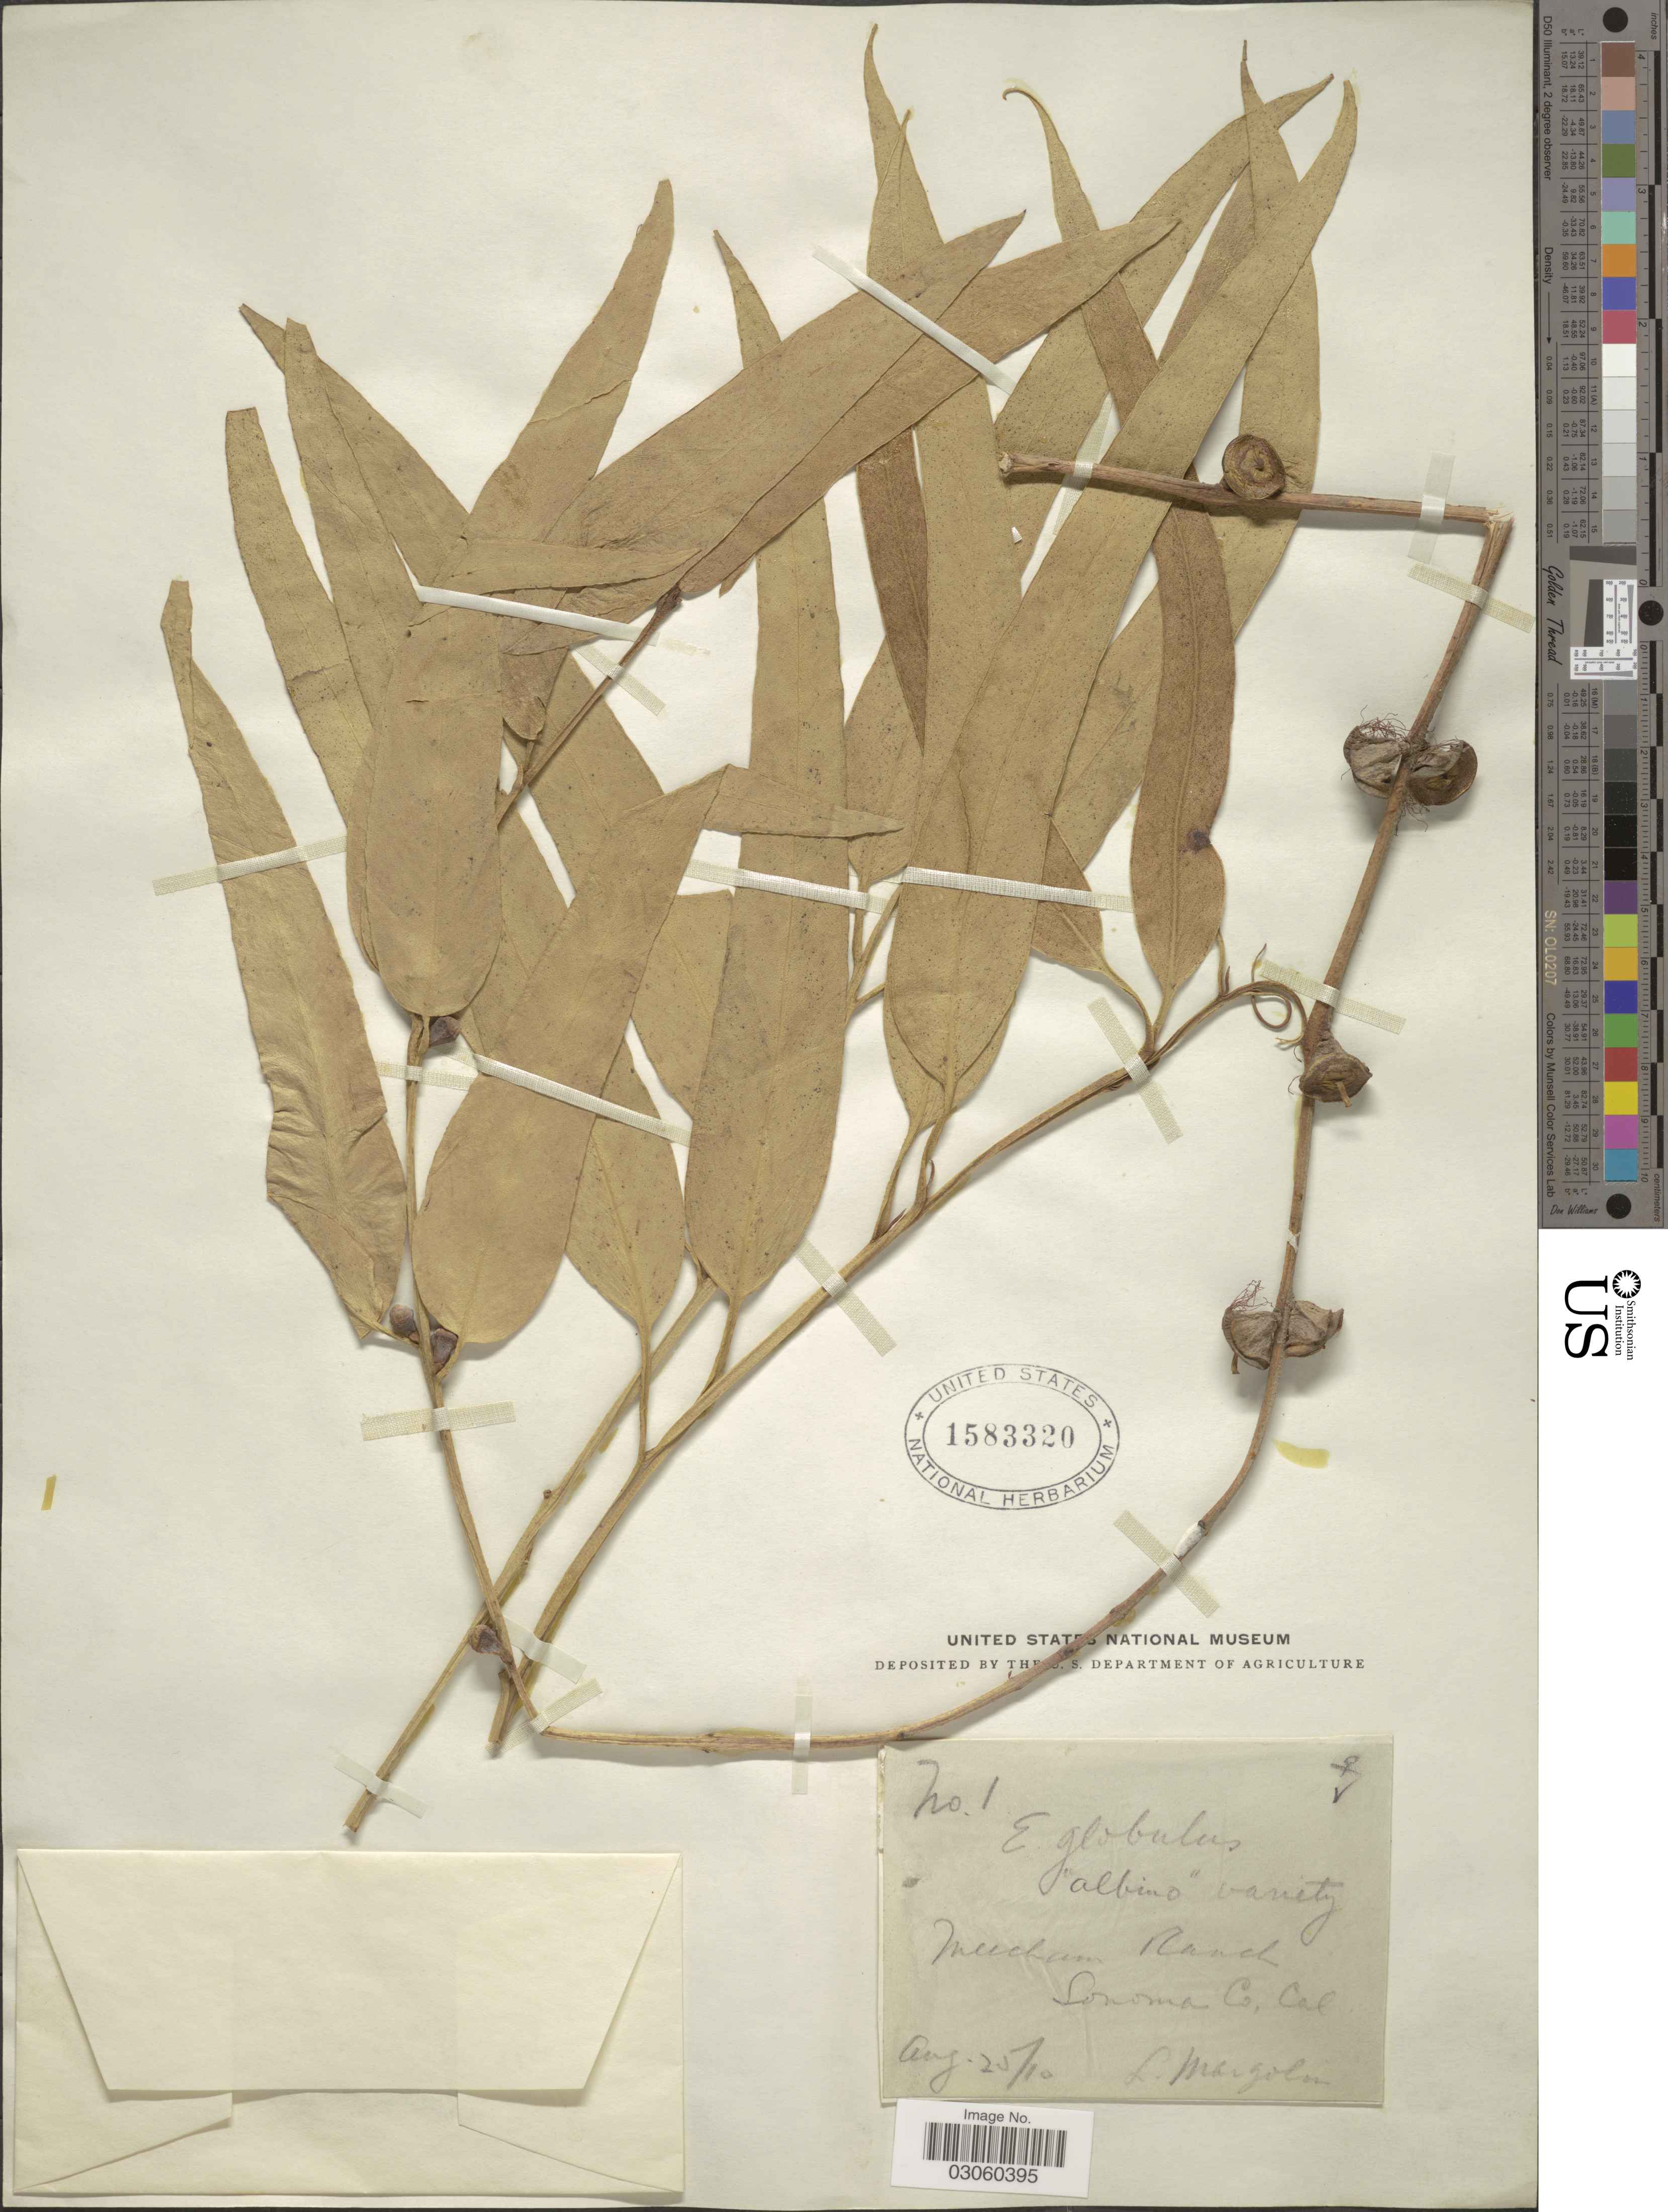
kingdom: Plantae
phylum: Tracheophyta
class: Magnoliopsida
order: Myrtales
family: Myrtaceae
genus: Eucalyptus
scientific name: Eucalyptus globulus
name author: Labill.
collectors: I. Margolin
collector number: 1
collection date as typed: Transcribed d/m/y: 25/8/10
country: United States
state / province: California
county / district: Sonoma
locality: Meeckam Ranch, Sonoma Co. Cal.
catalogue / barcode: US 1583320